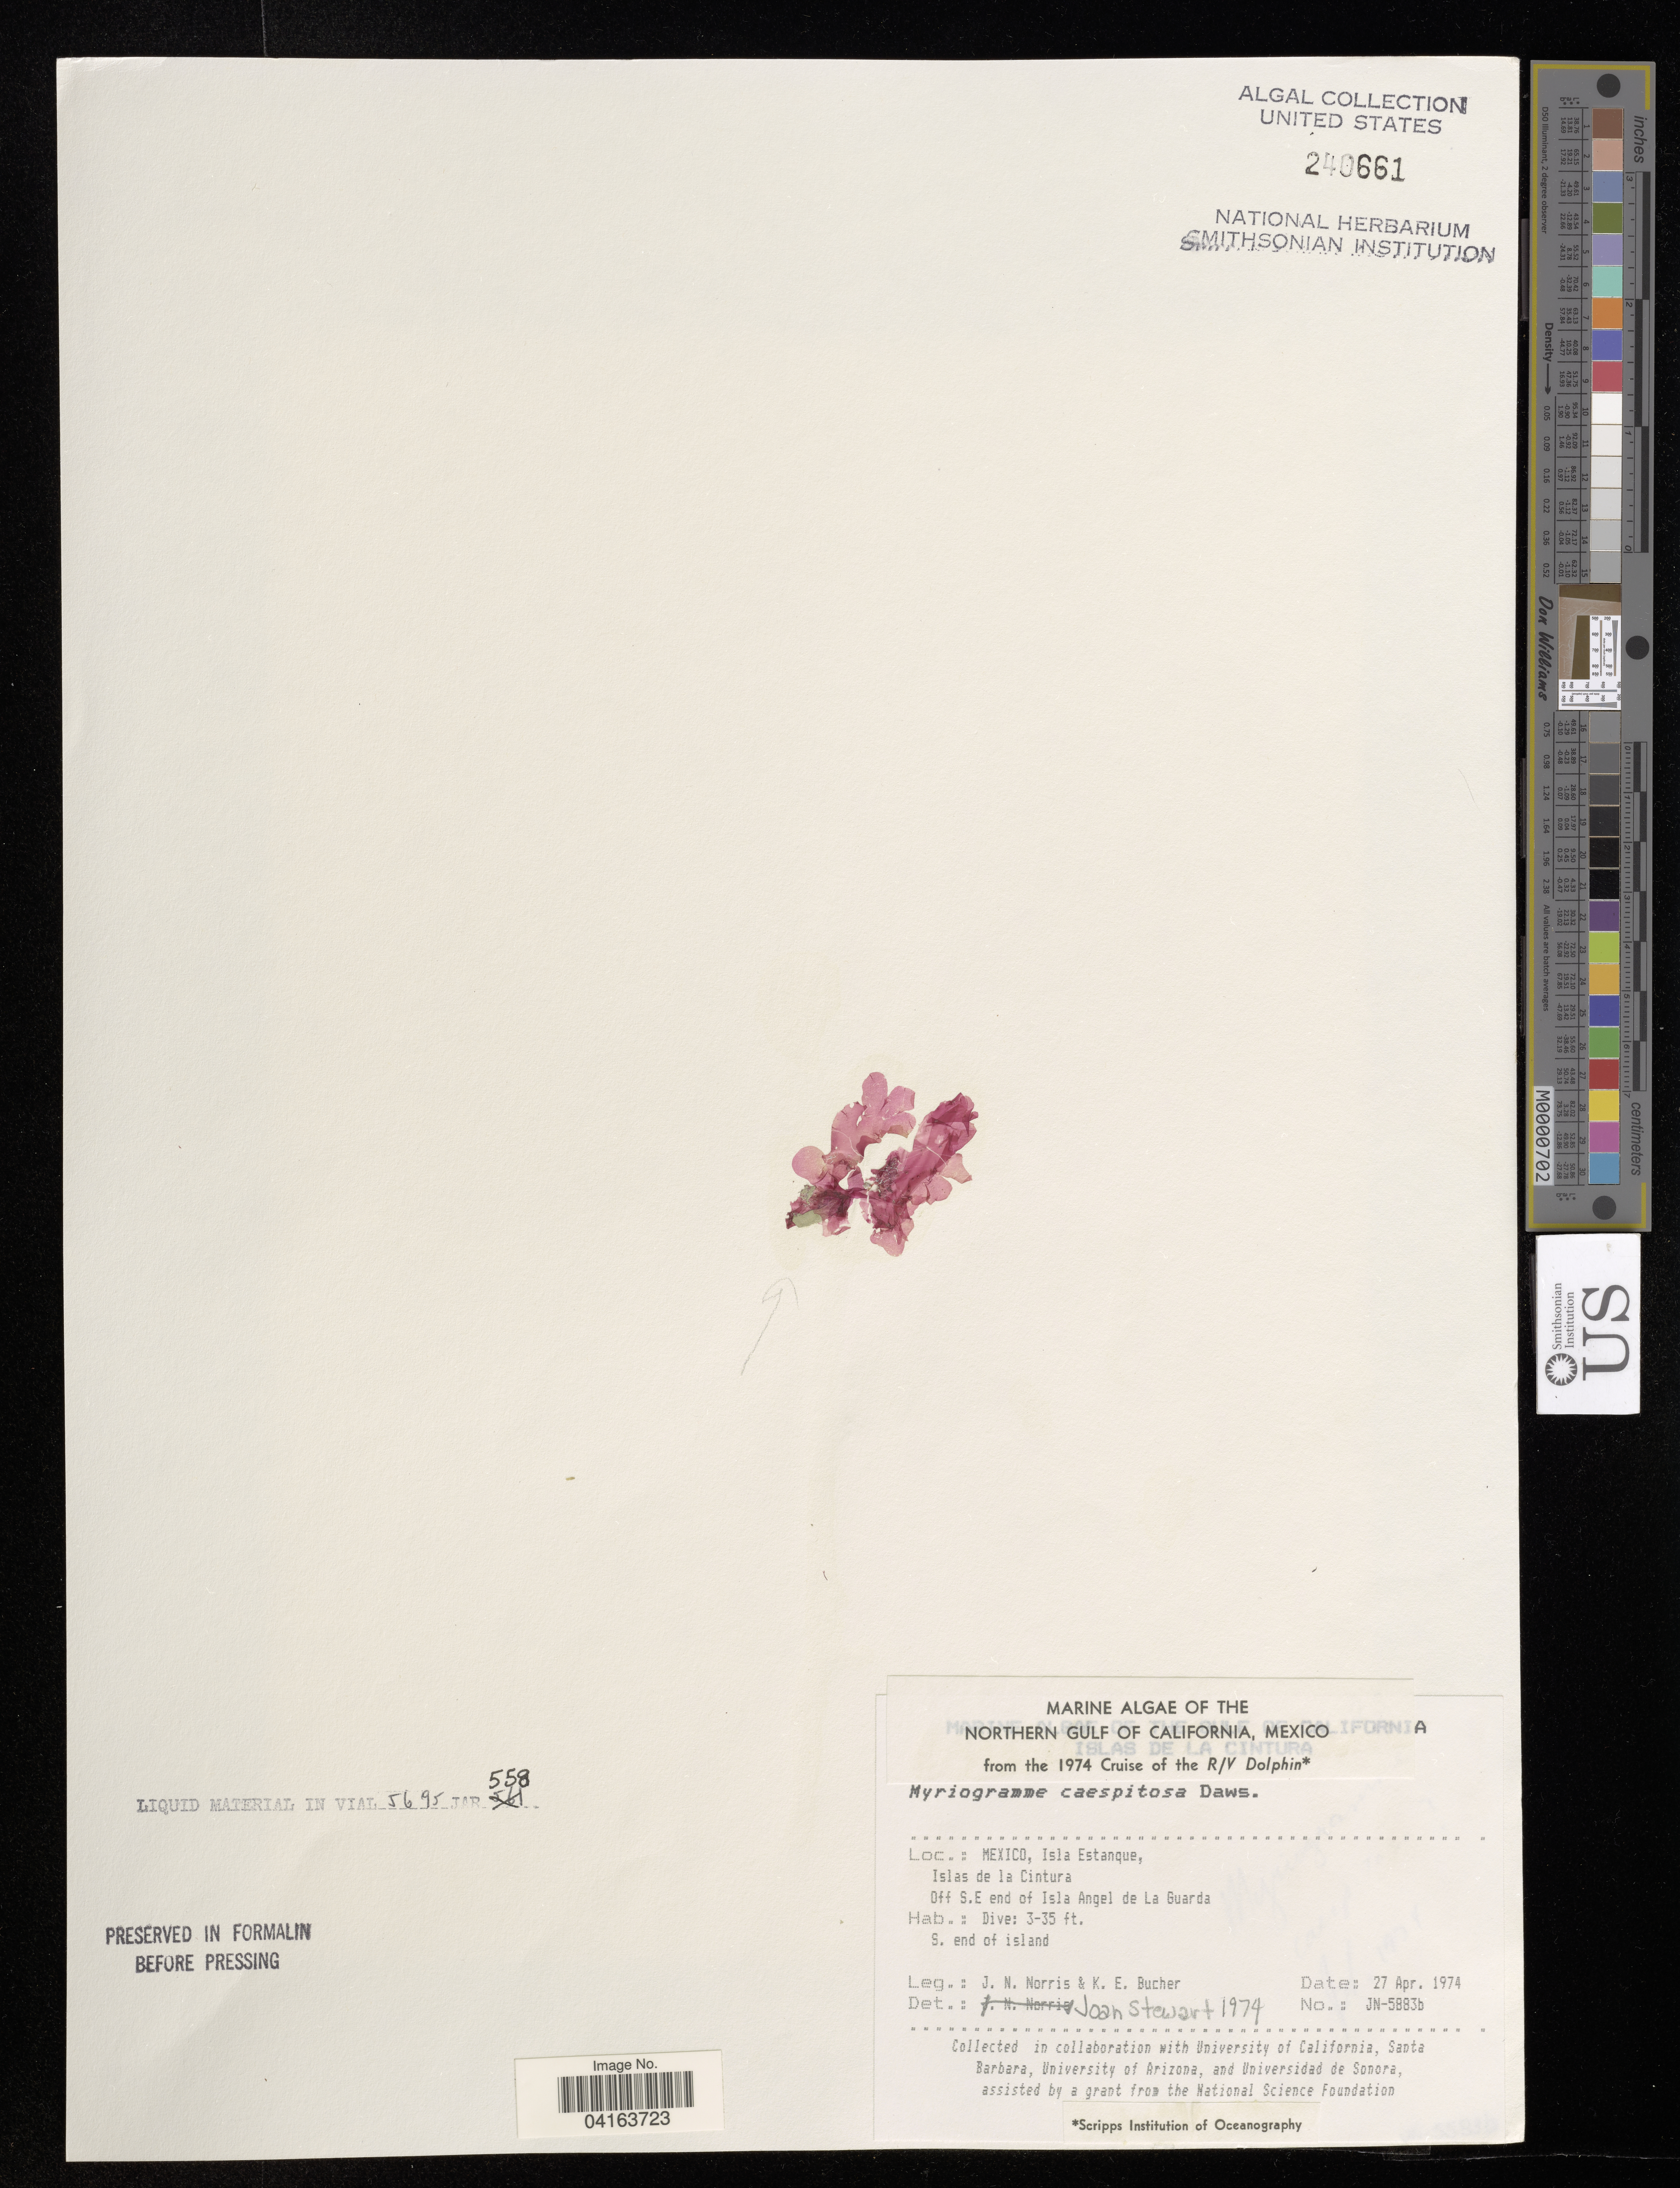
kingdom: Plantae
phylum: Rhodophyta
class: Florideophyceae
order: Ceramiales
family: Delesseriaceae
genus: Myriogramme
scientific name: Myriogramme caespitosa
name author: E.Y. Dawson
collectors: J. Norris & K. E. Bucher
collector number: JN-5883b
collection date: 1974-04-27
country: Mexico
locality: Isla Estanque, Islas de la Cintura. Off S.E end of Isla Angel de La Guarda. S. end of island.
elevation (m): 1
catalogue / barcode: US 240661